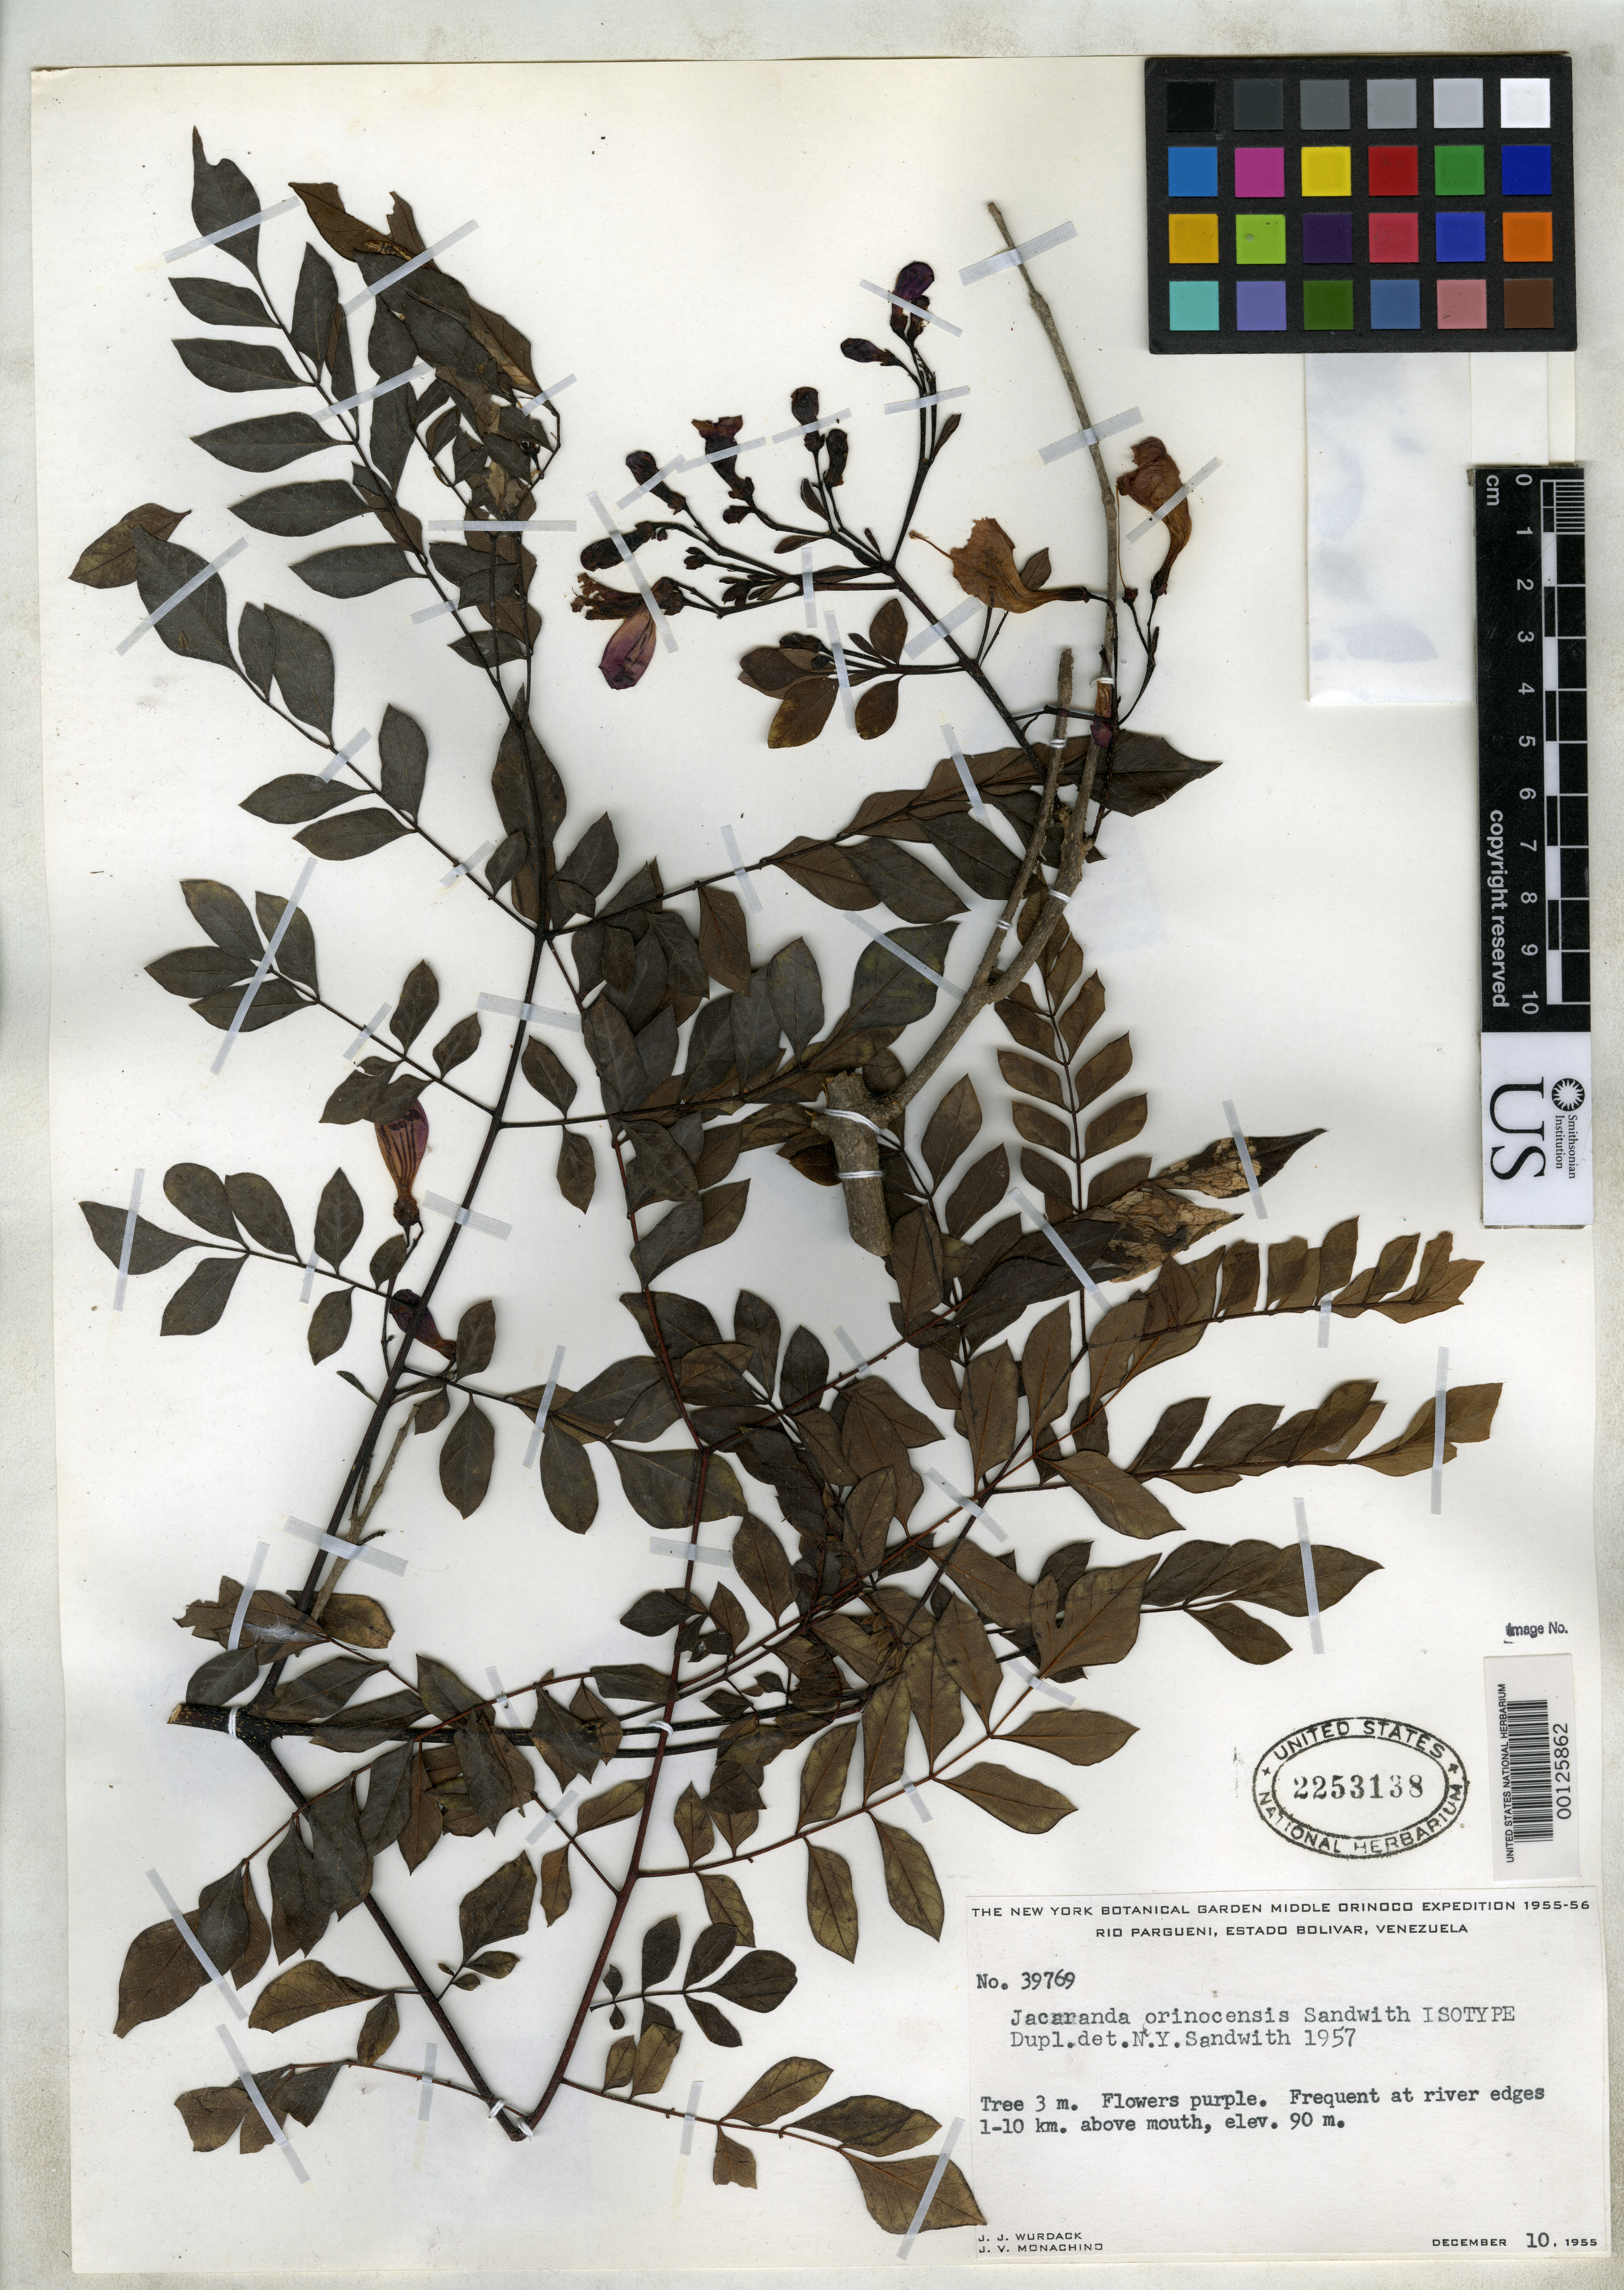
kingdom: Plantae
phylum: Tracheophyta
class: Magnoliopsida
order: Lamiales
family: Bignoniaceae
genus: Jacaranda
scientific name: Jacaranda orinocensis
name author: Sandwith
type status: Isotype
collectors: J. J. Wurdack & J. V. Monachino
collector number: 39769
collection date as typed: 10 Dec 1955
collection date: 1955-12-10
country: Venezuela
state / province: Bolivar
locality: Rio Pargeuni, river edge 1-10 km, above mouth.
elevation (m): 90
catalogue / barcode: US 2253138